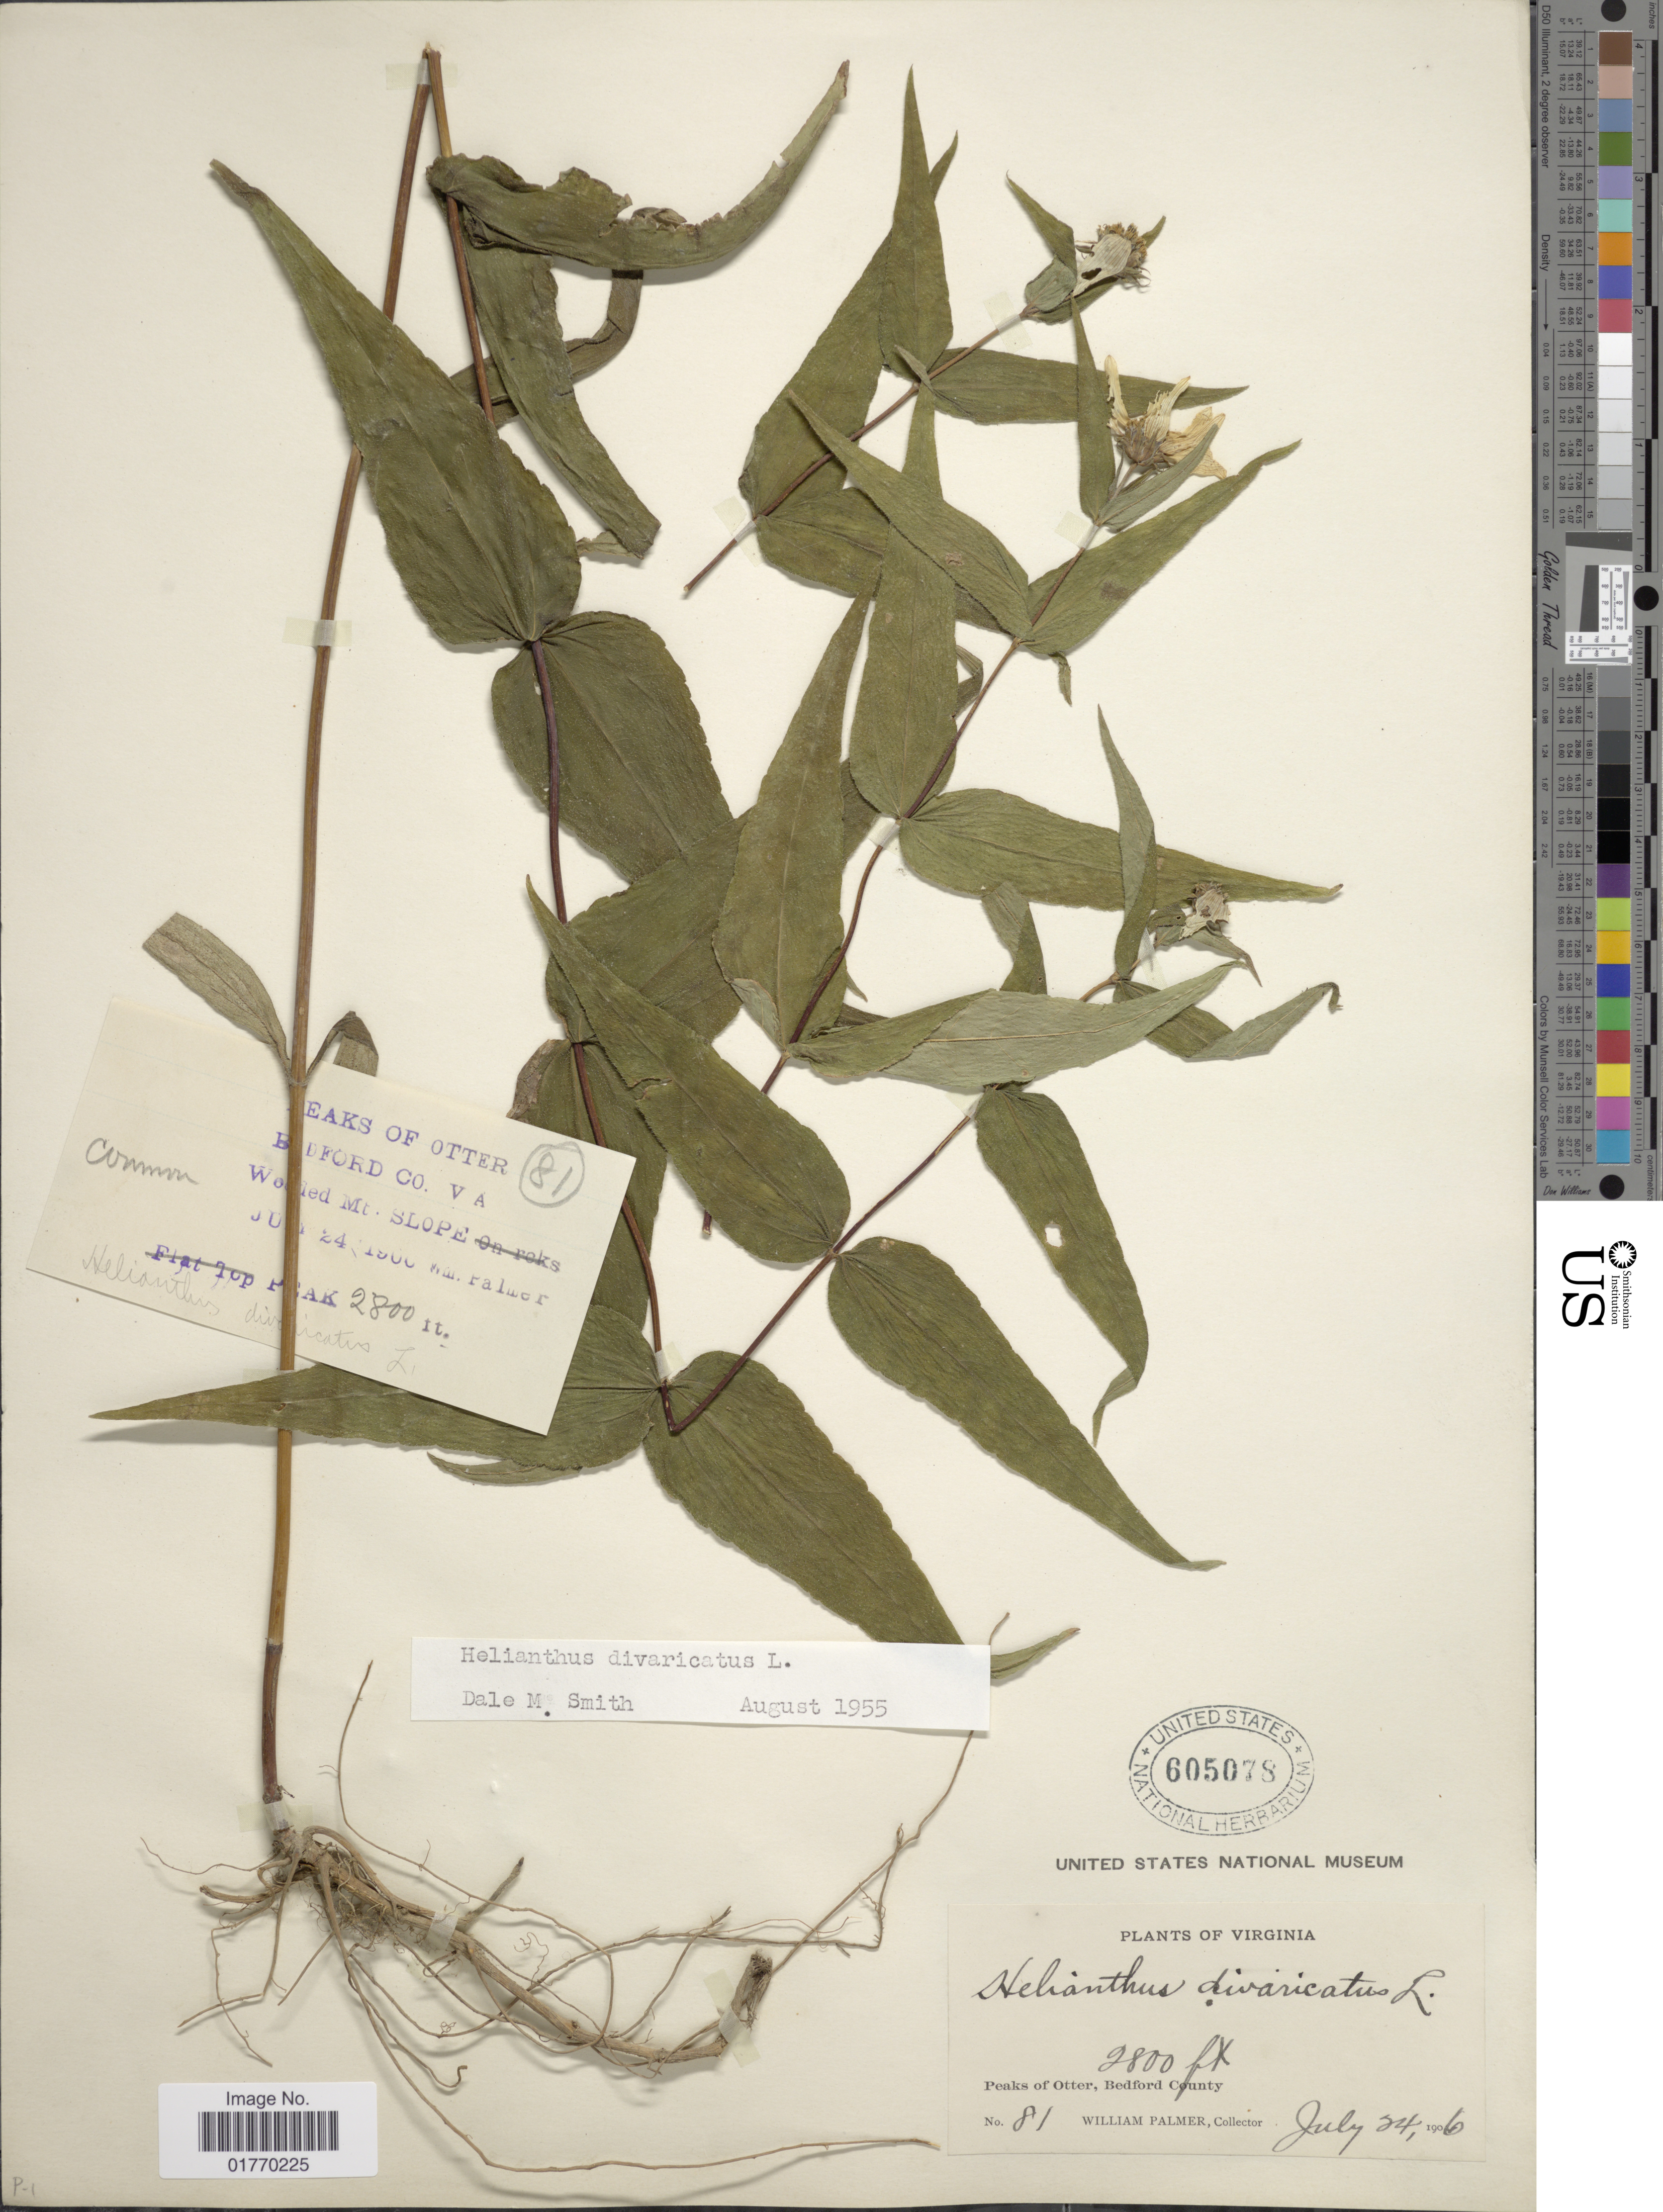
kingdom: Plantae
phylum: Tracheophyta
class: Magnoliopsida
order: Asterales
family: Asteraceae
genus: Helianthus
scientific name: Helianthus divaricatus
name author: L.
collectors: W. Palmer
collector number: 81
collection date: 1906-07-24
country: United States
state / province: Virginia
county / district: Bedford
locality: Peaks of Otter, Bedford County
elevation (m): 853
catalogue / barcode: US 605078